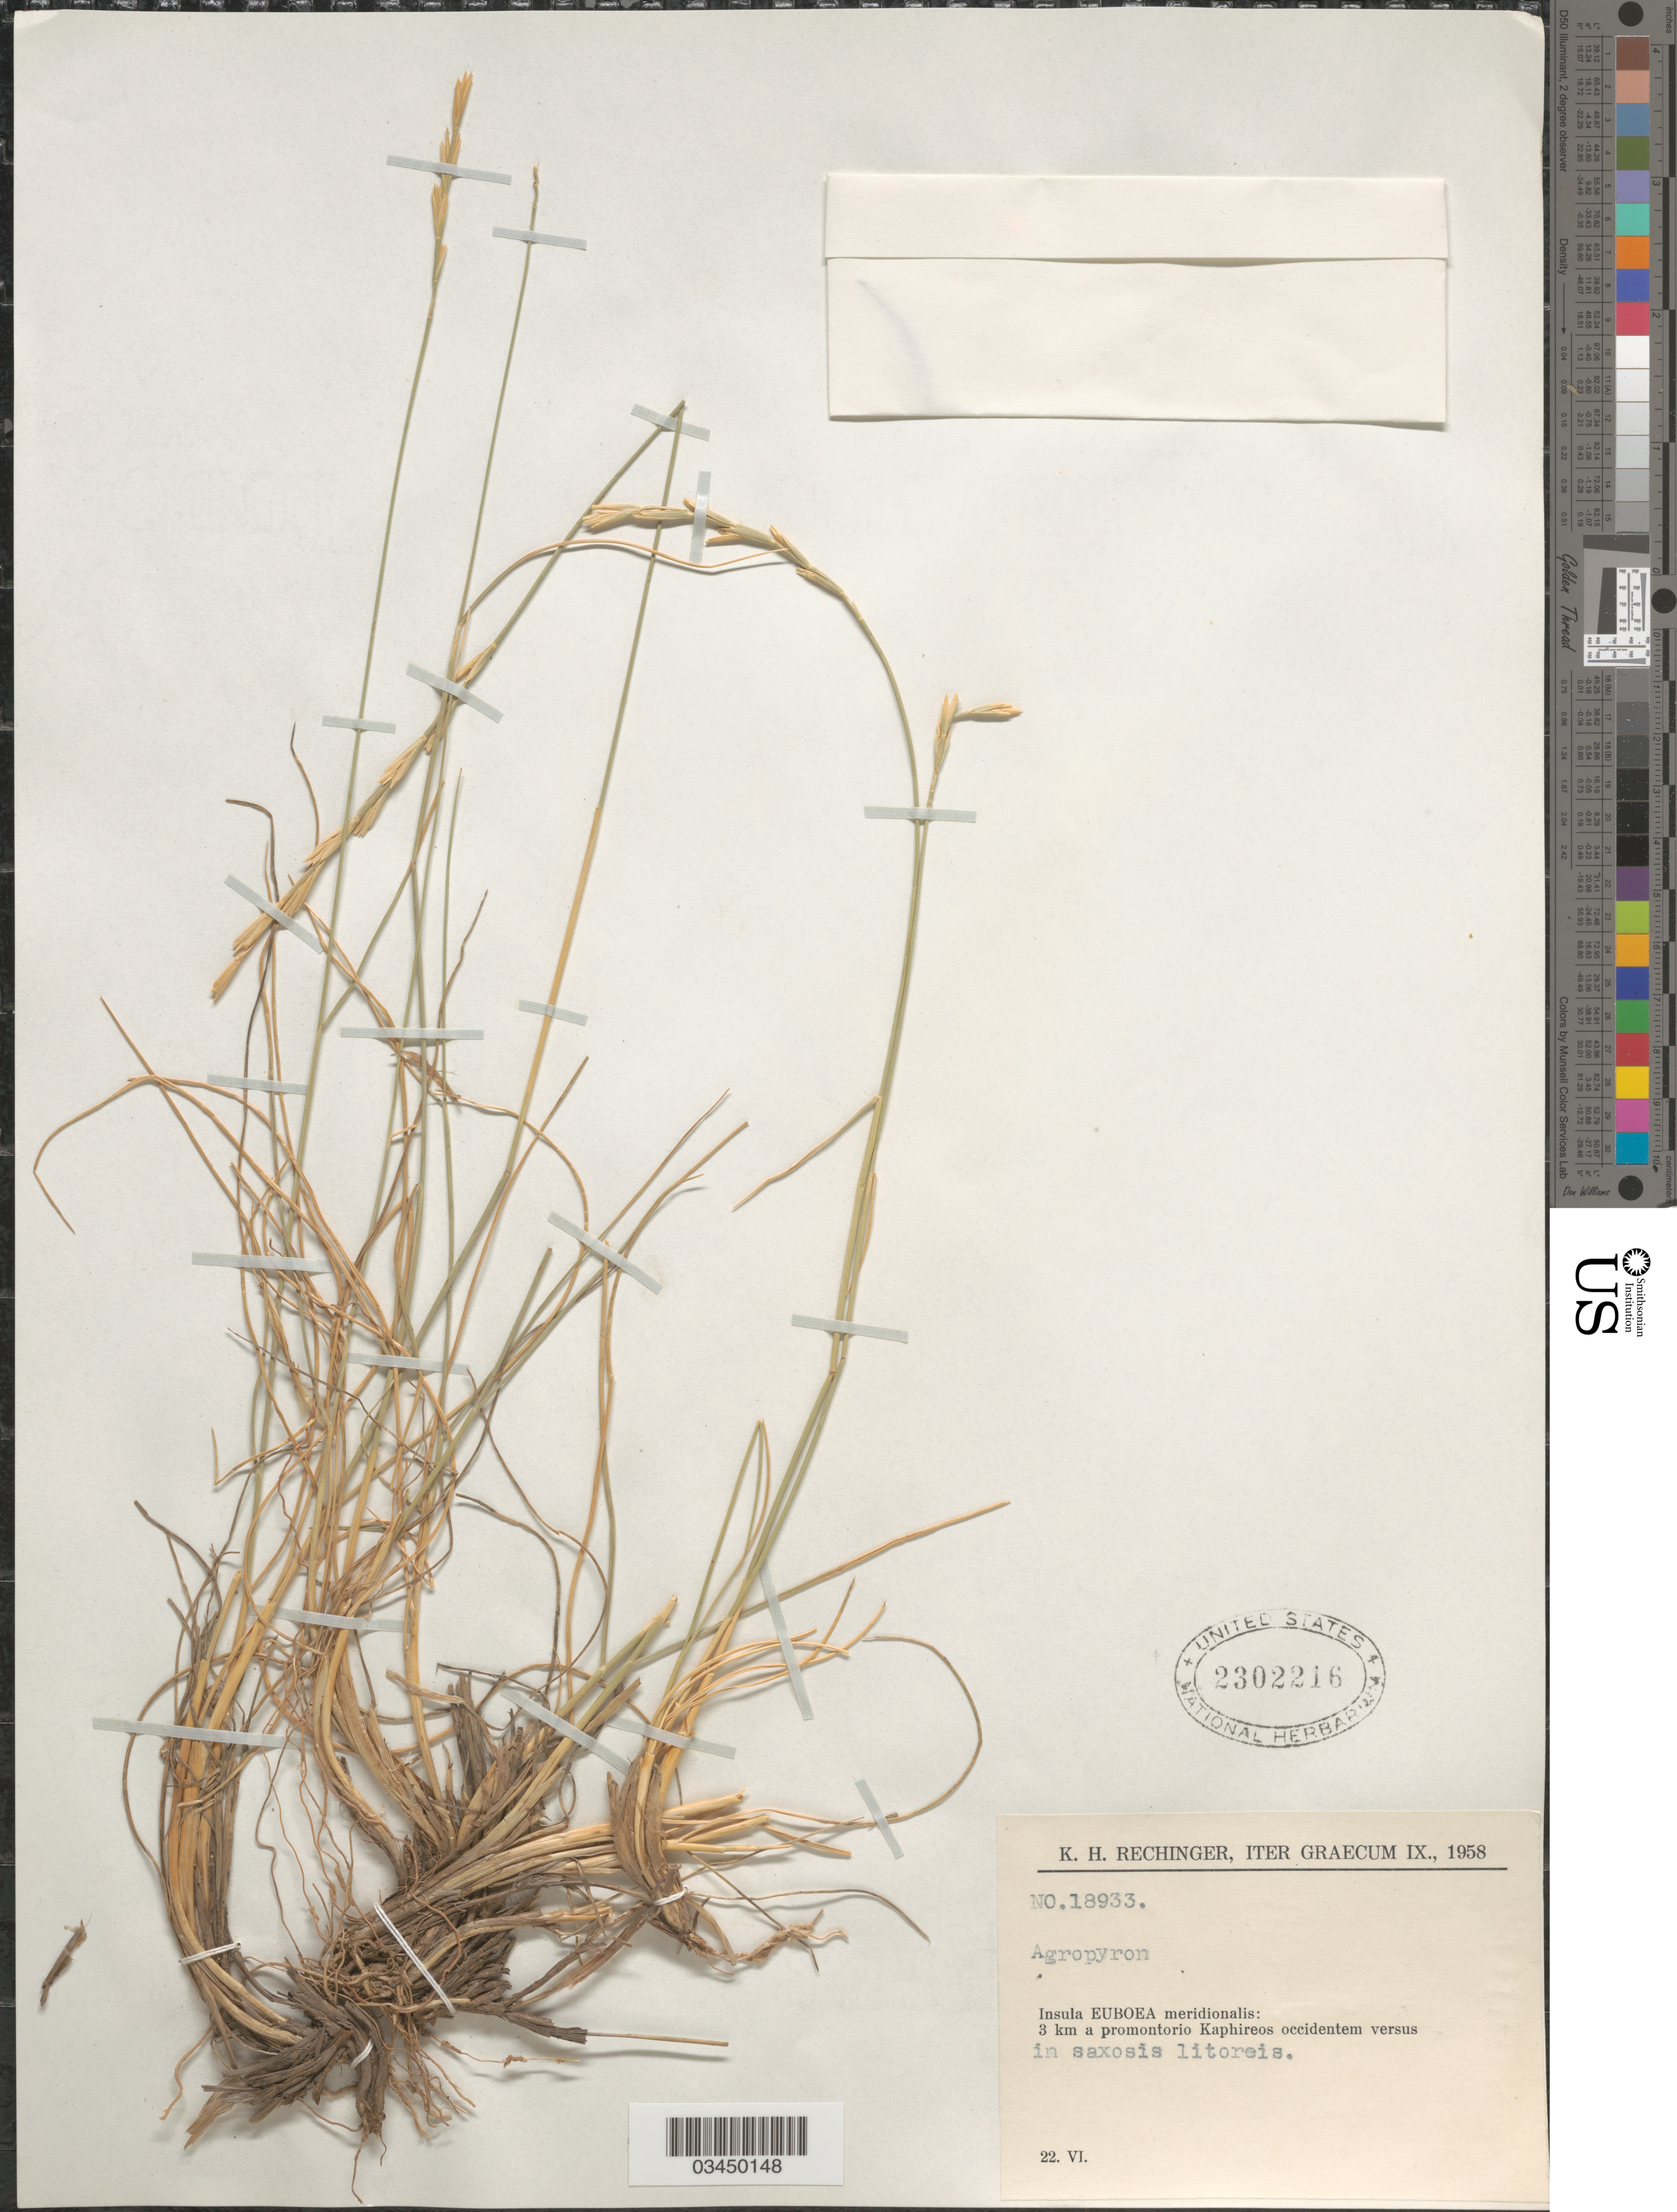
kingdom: Plantae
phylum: Tracheophyta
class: Liliopsida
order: Poales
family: Poaceae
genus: Elymus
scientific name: Elymus sp.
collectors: K. H. Rechinger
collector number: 18933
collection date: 1958-06-22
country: Greece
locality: Iter Graecum IX., 1958. Insula Euboea meridionalis: 3 km a promontorio Kaphireos occidentem versus in saxosis litoreis.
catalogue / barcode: US 2302216